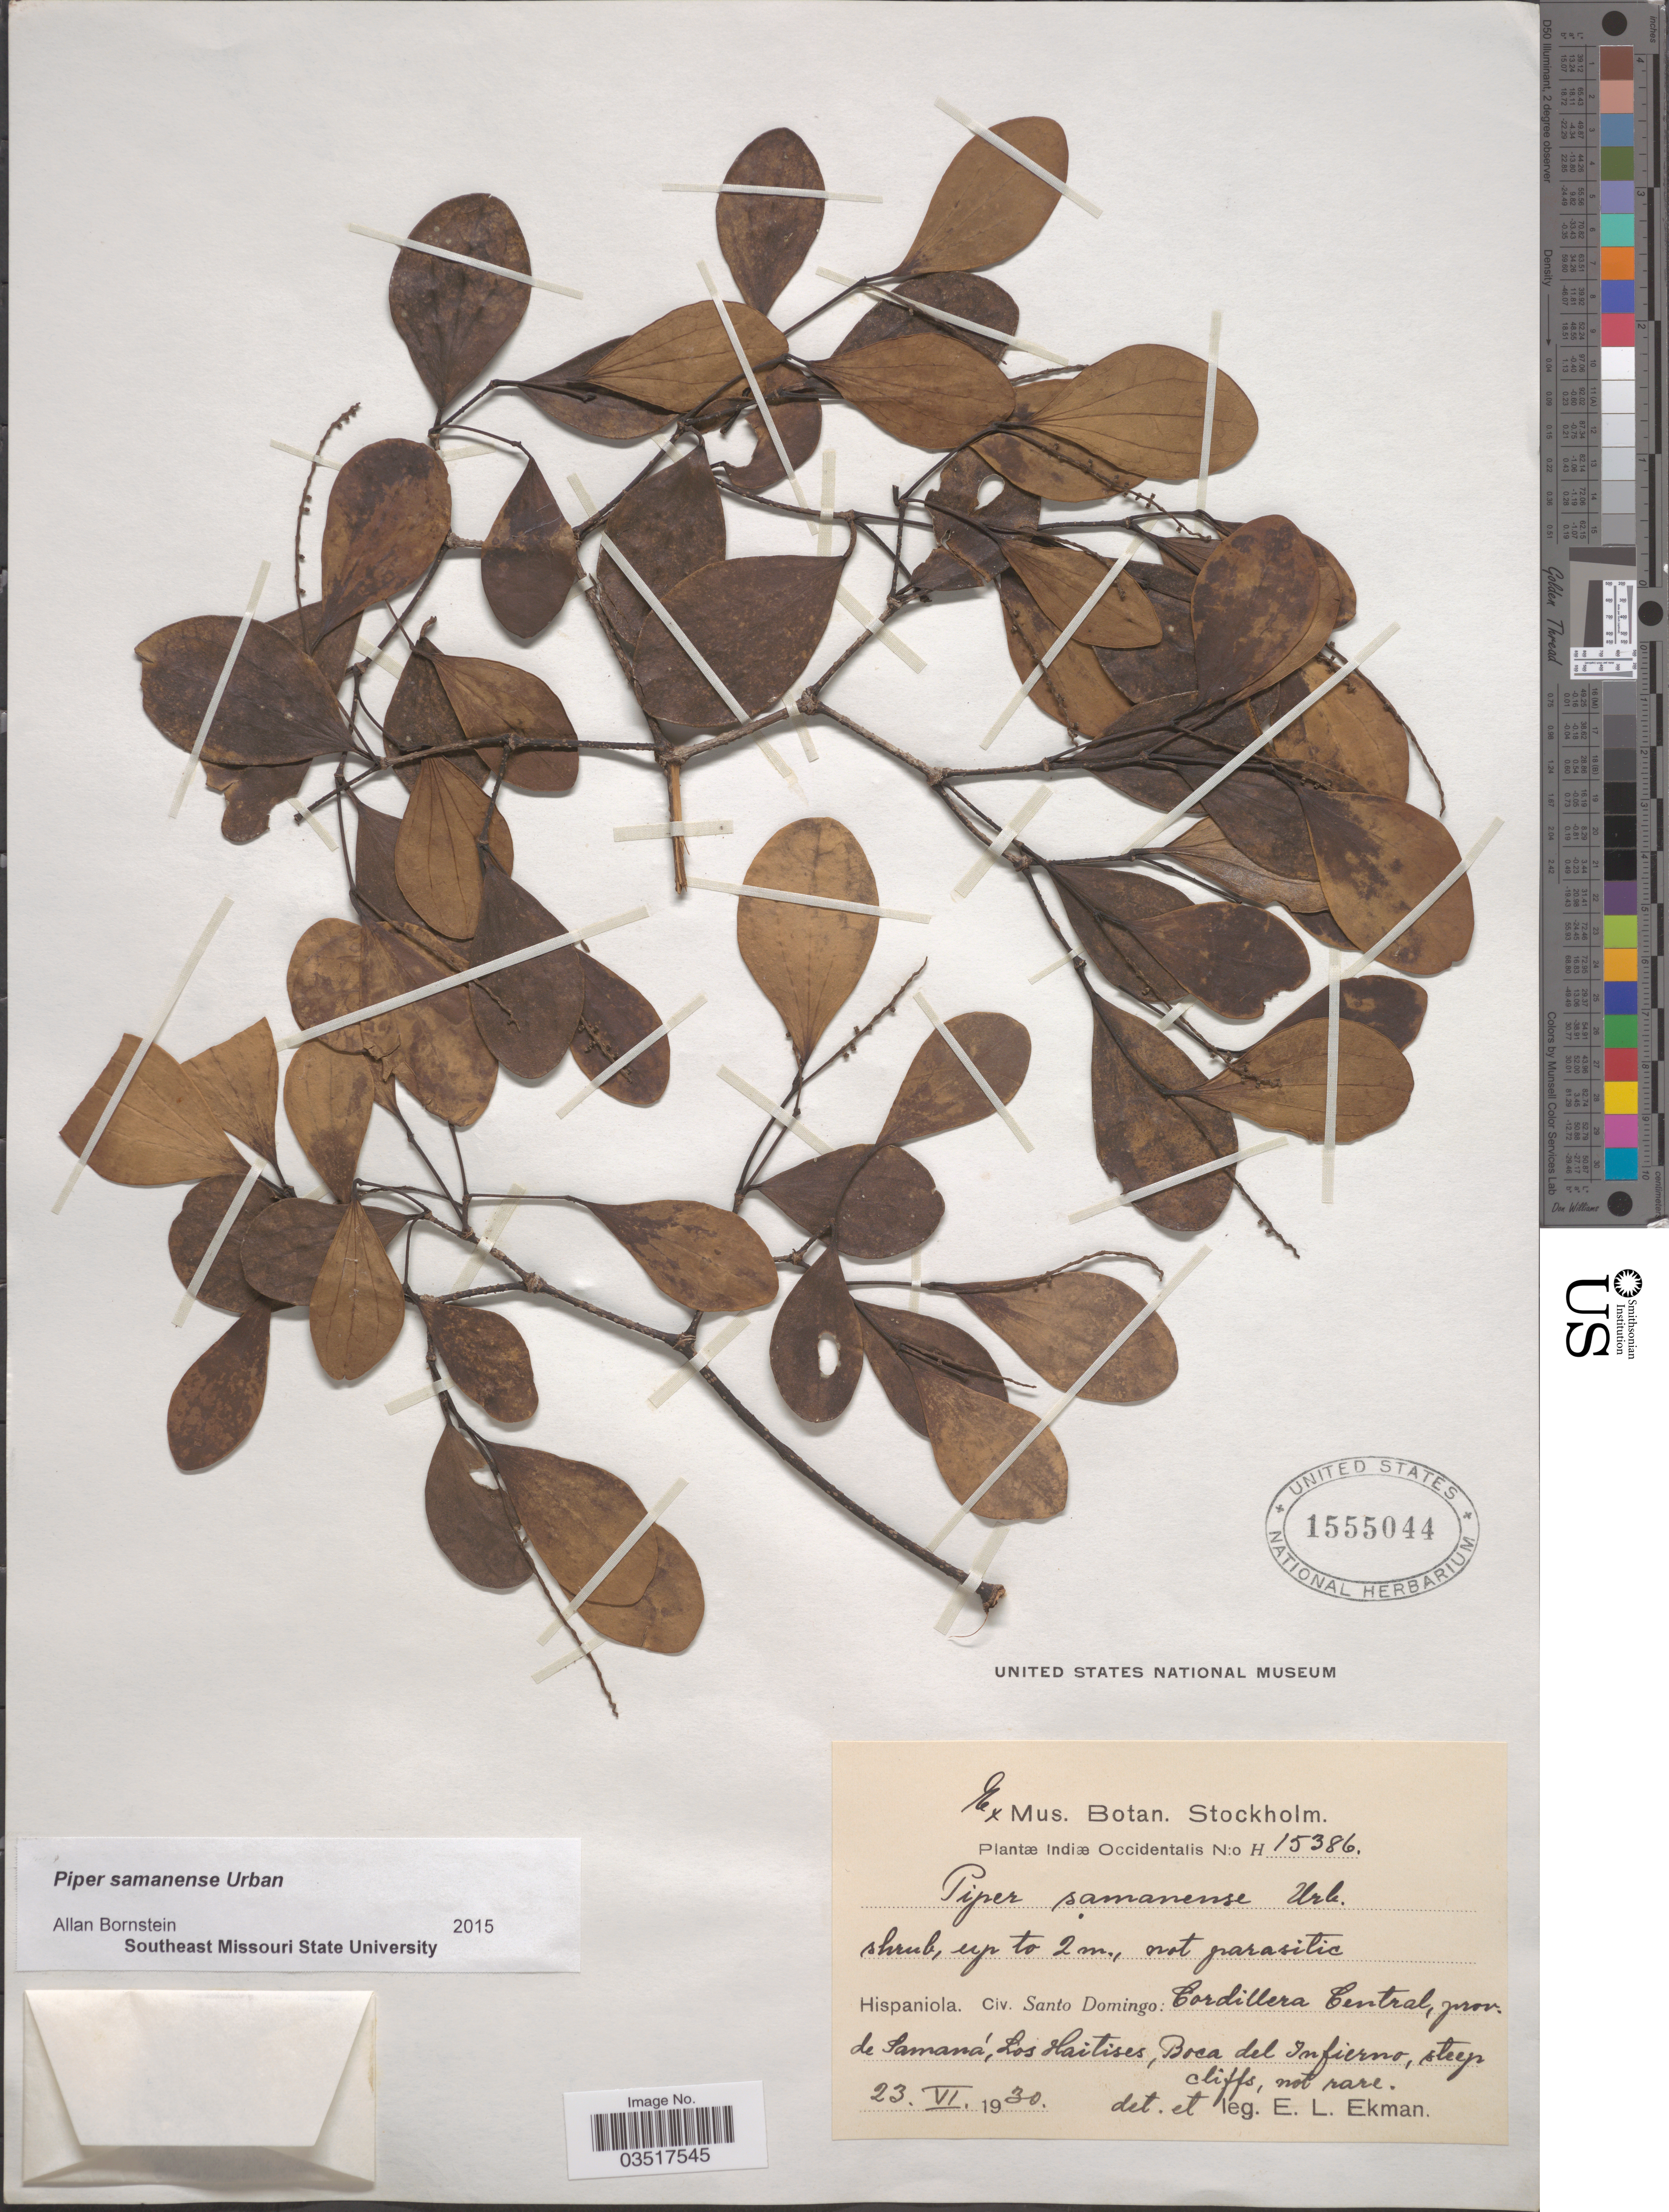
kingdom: Plantae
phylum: Tracheophyta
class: Magnoliopsida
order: Piperales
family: Piperaceae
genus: Piper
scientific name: Piper samanense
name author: Urb.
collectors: E. L. Ekman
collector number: H15386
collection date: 1930-06-23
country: Dominican Republic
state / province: Samaná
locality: Indiæ Occidentalis. Hispaniola. Civ. Santo Domingo: Cordillera Central, Los Haitises, Boca del Infierno.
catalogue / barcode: US 1555044